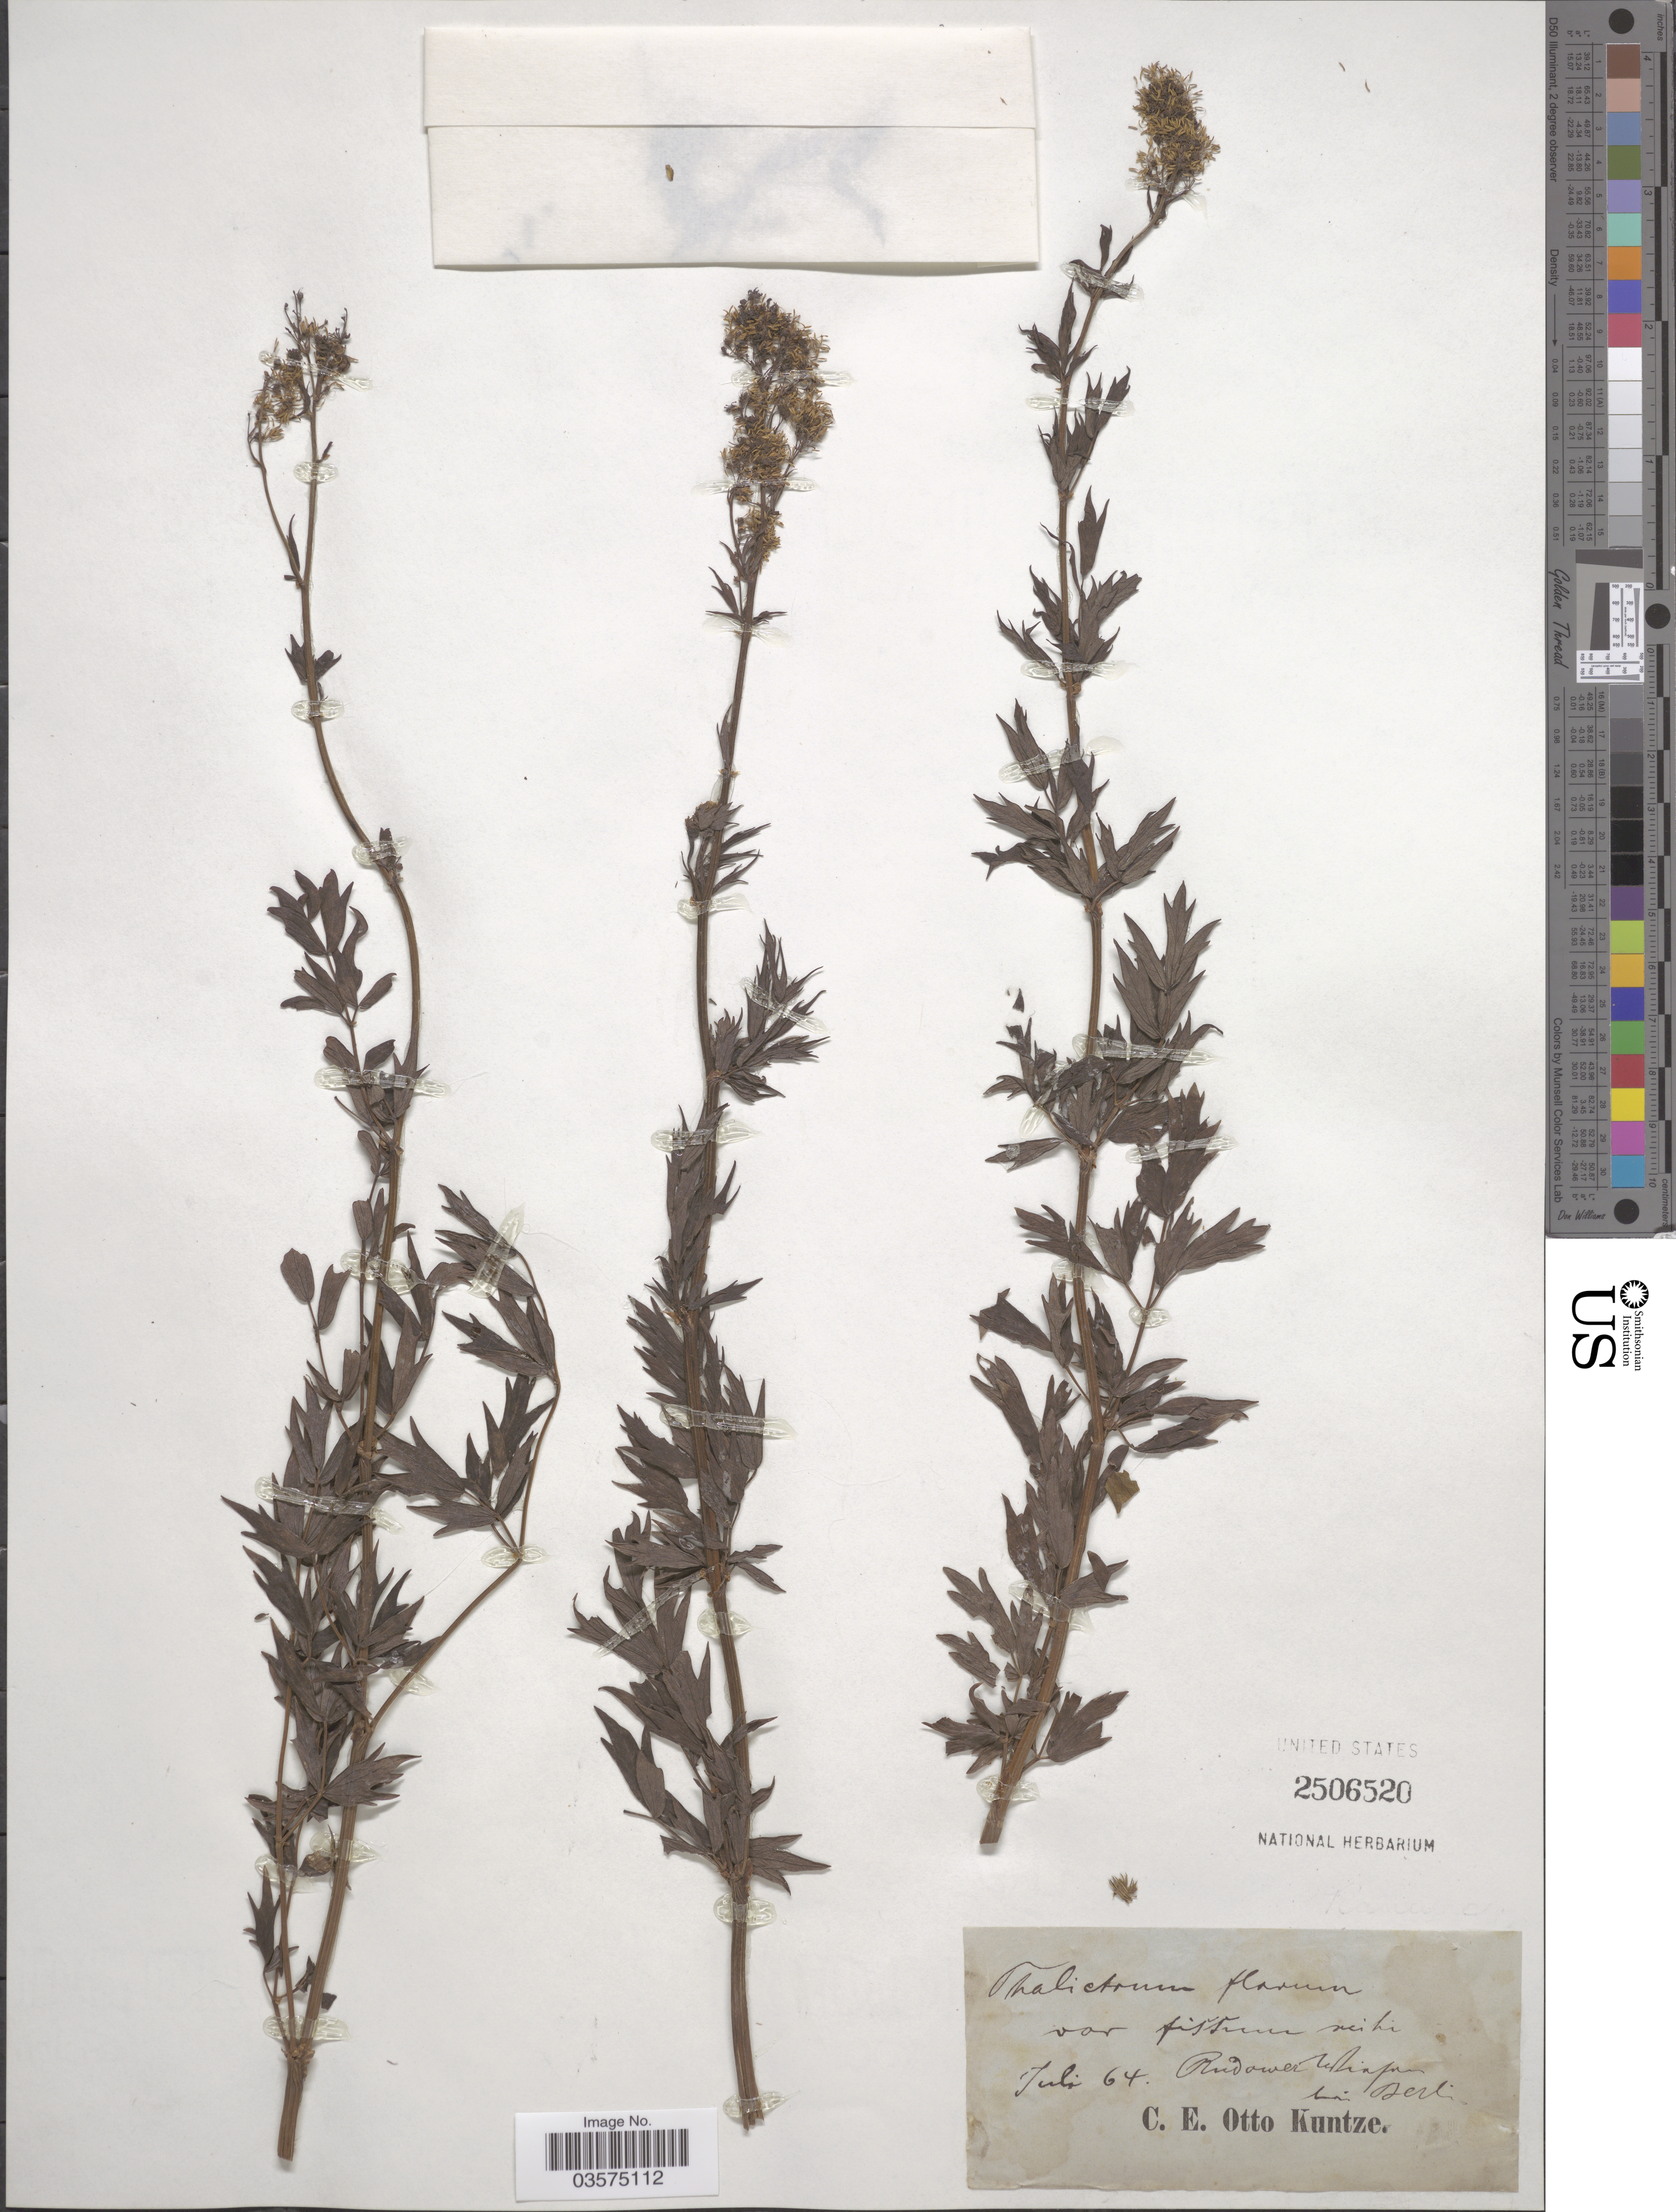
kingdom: Plantae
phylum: Tracheophyta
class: Magnoliopsida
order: Ranunculales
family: Ranunculaceae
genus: Thalictrum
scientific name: Thalictrum flavum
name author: L.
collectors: C.E.O. Kuntze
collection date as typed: Transcribed d/m/y: /7/64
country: Germany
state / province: Berlin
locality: Rudower Wiassen bei Berlin. [interpreted]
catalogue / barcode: US 2506520